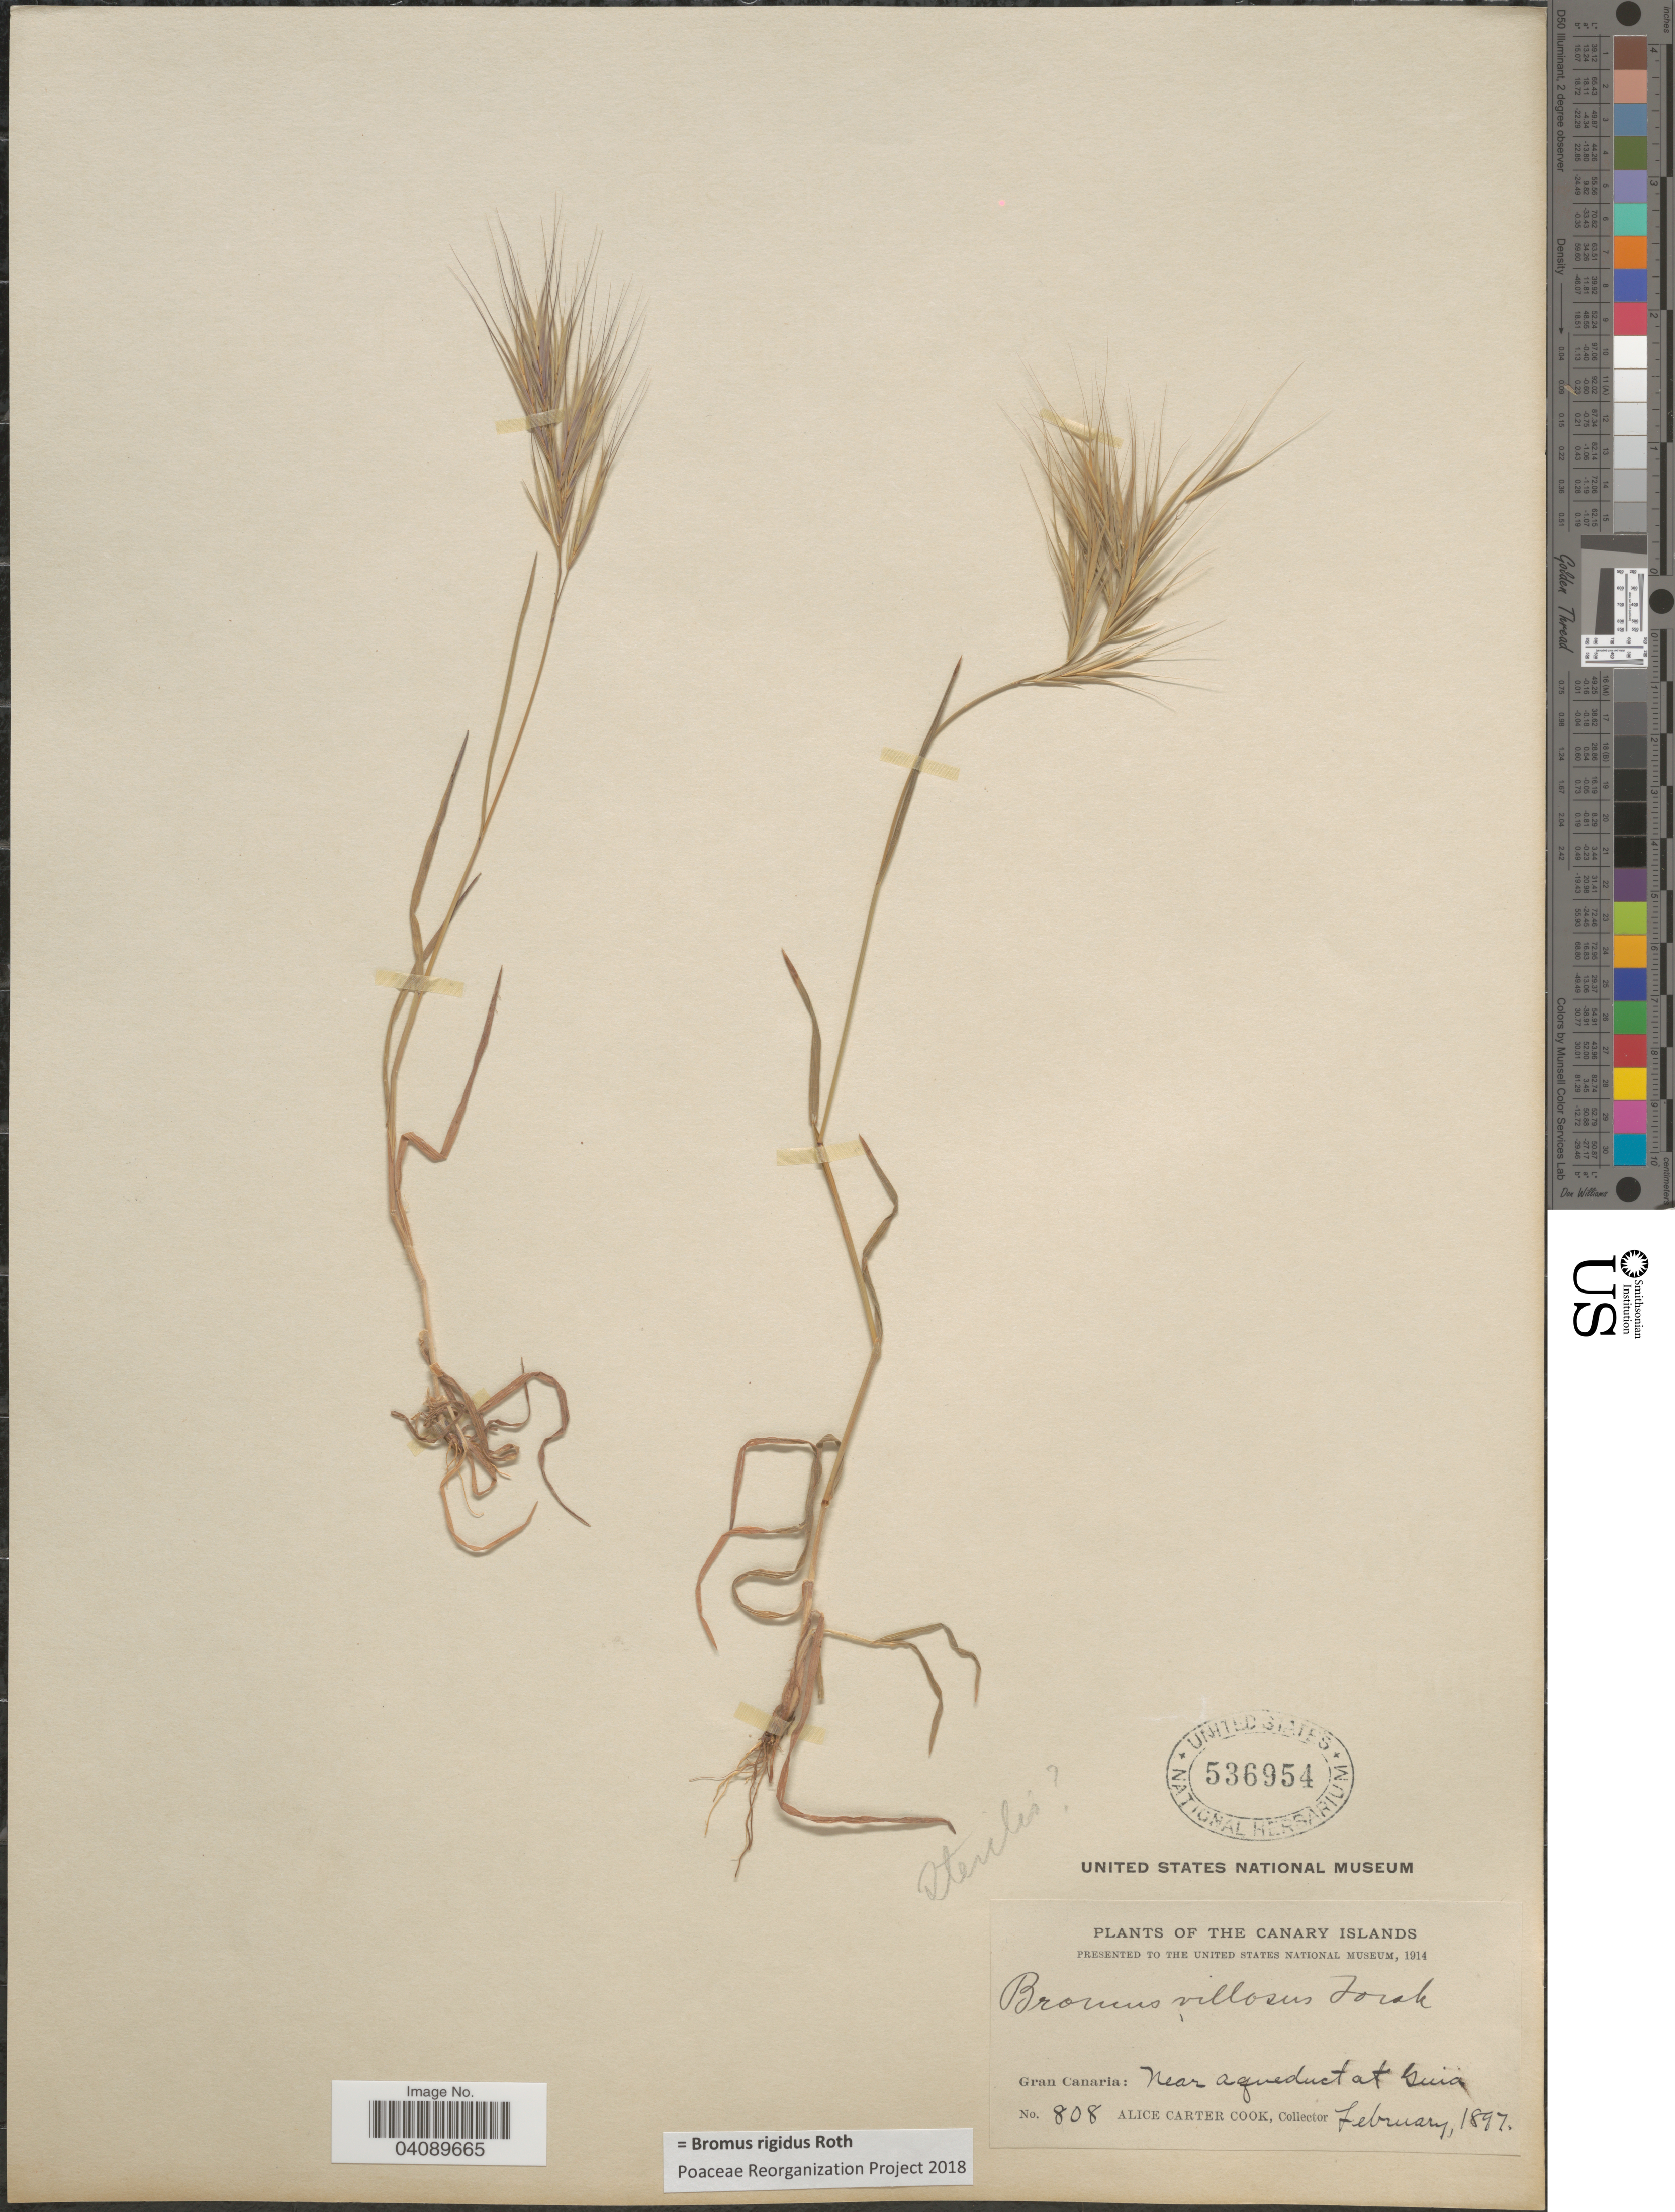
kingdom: Plantae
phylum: Tracheophyta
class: Liliopsida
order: Poales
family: Poaceae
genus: Bromus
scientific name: Bromus rigidus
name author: Roth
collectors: Alice C. Cook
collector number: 808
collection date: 1897-02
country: Spain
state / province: Canarias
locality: The Canary Islands. Gran Canaria: Near aqueduct at Guia.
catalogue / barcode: US 536954